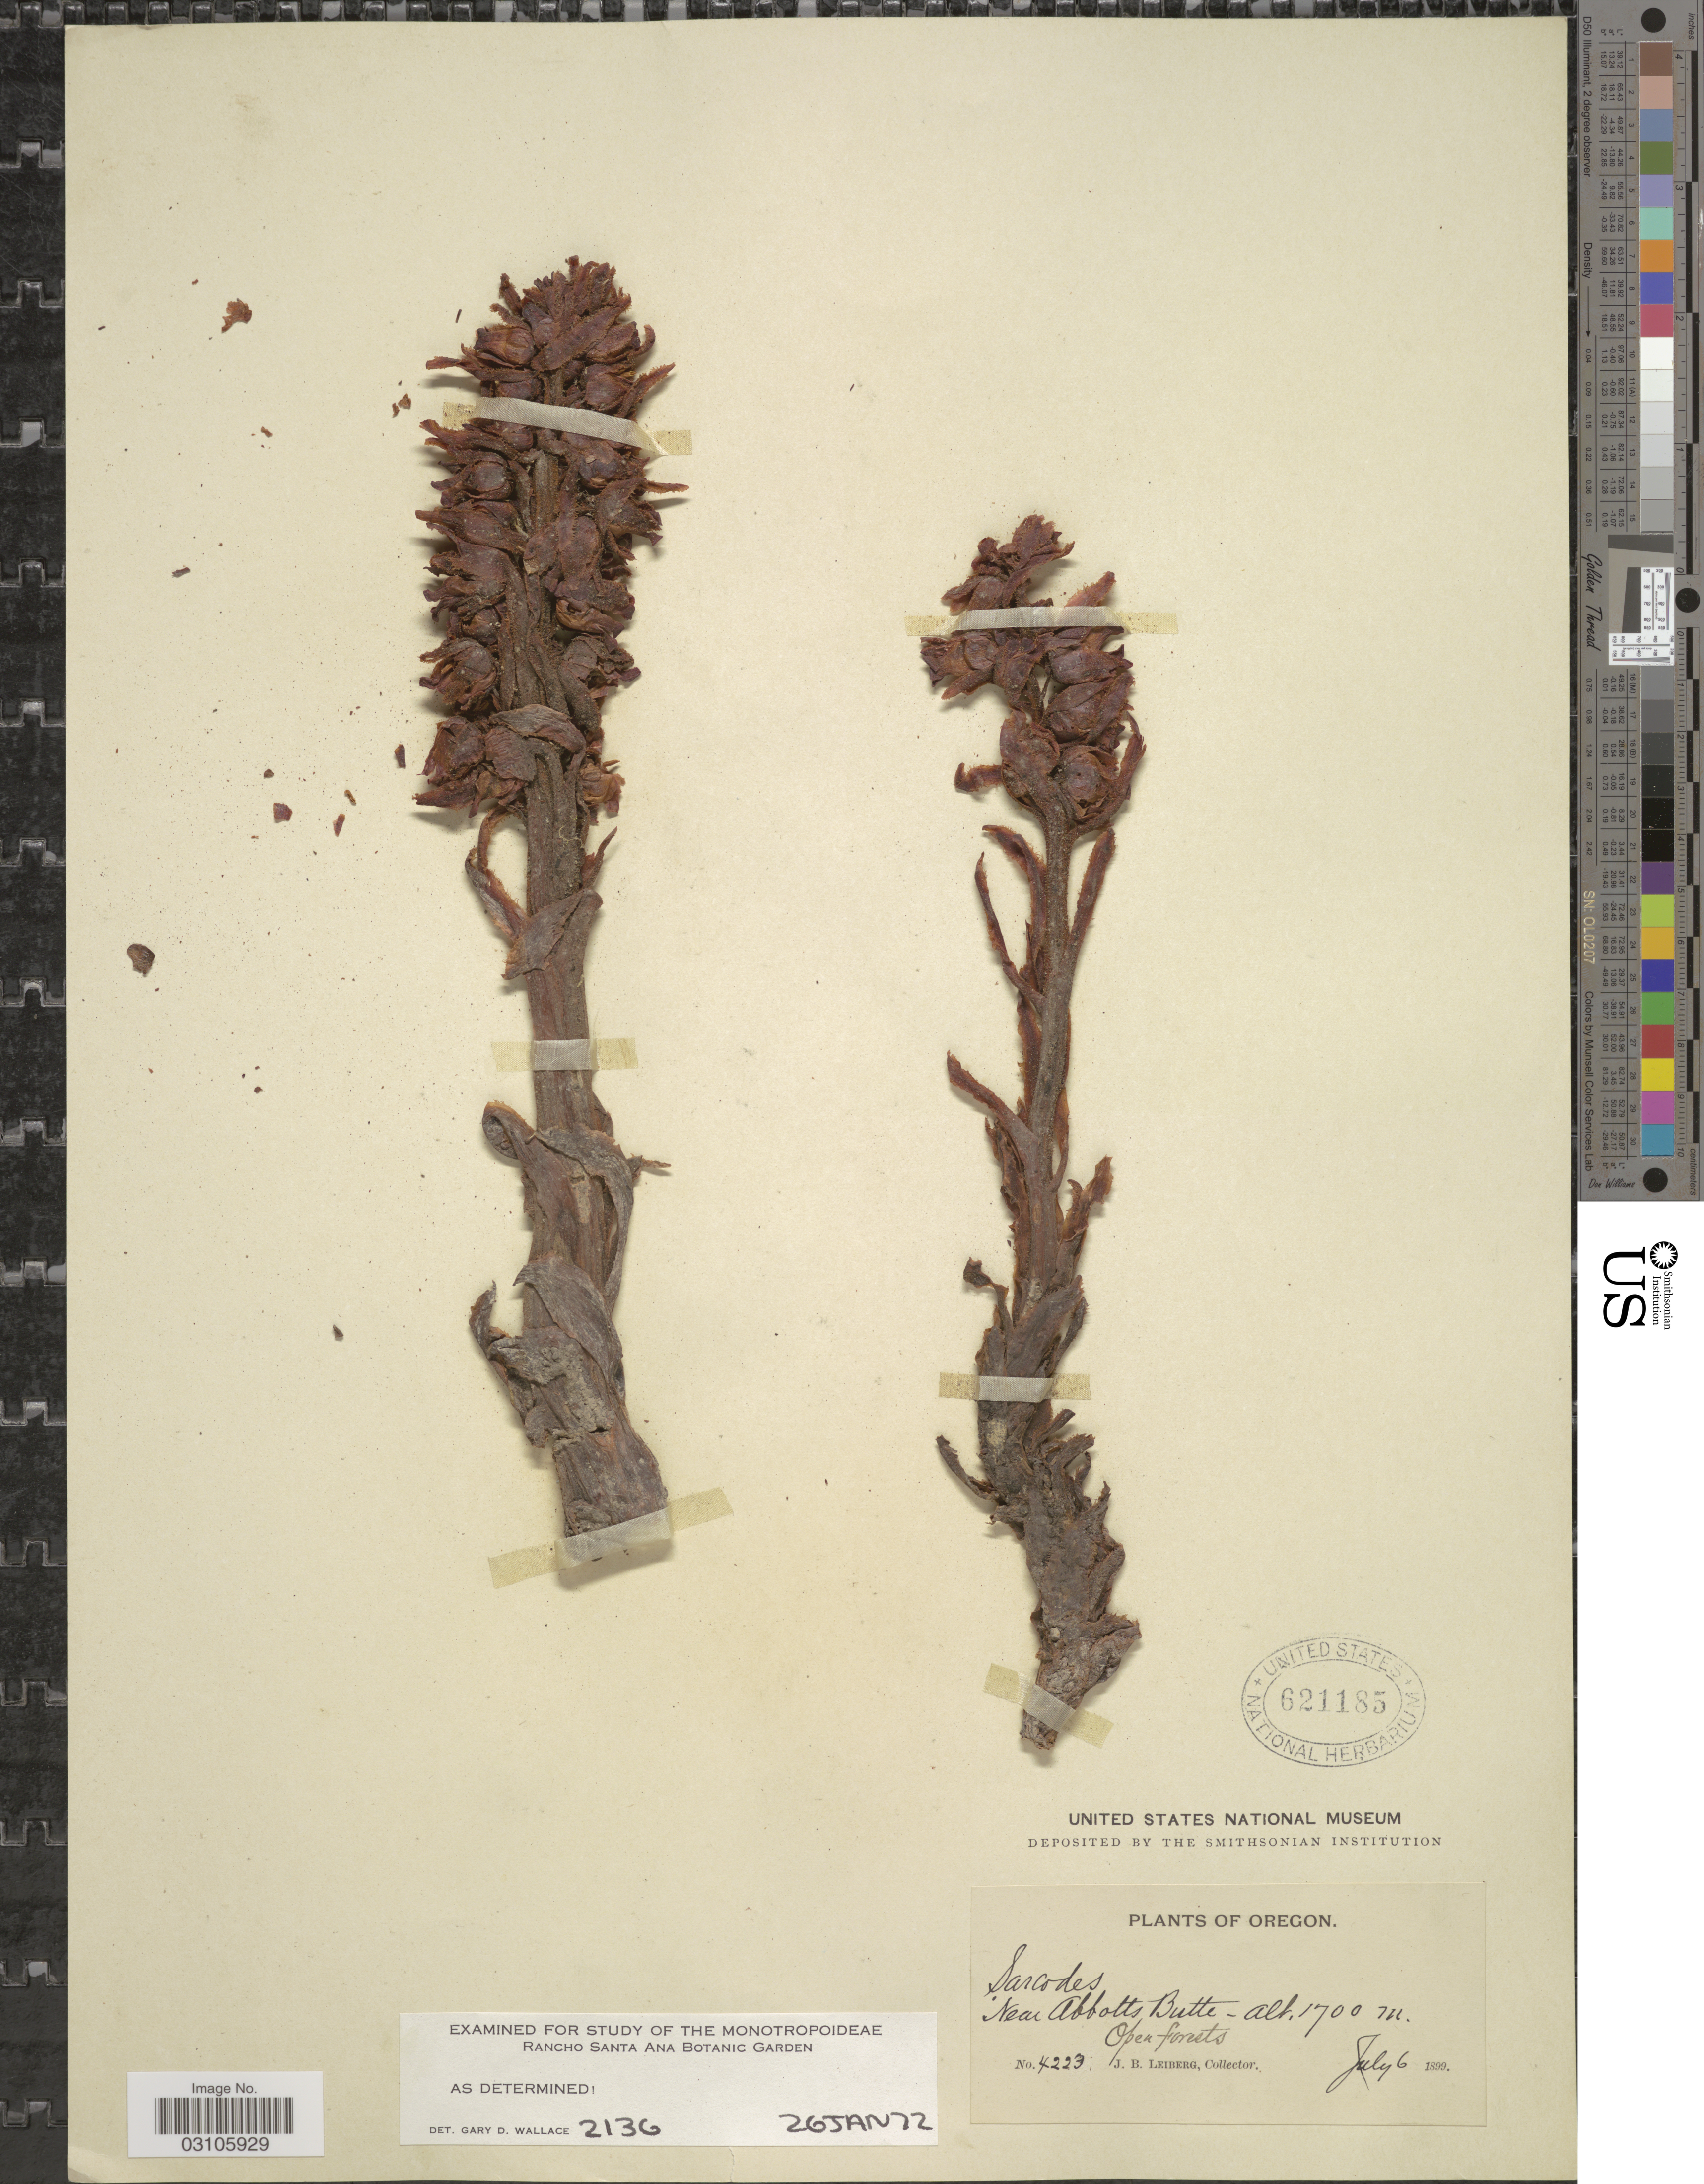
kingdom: Plantae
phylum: Tracheophyta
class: Magnoliopsida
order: Ericales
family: Ericaceae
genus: Sarcodes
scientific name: Sarcodes sanguinea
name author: Torr.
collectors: J. B. Leiberg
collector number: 4223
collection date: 1899-07-06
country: United States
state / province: Oregon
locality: Near Abbotts Butte.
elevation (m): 1700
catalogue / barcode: US 621185